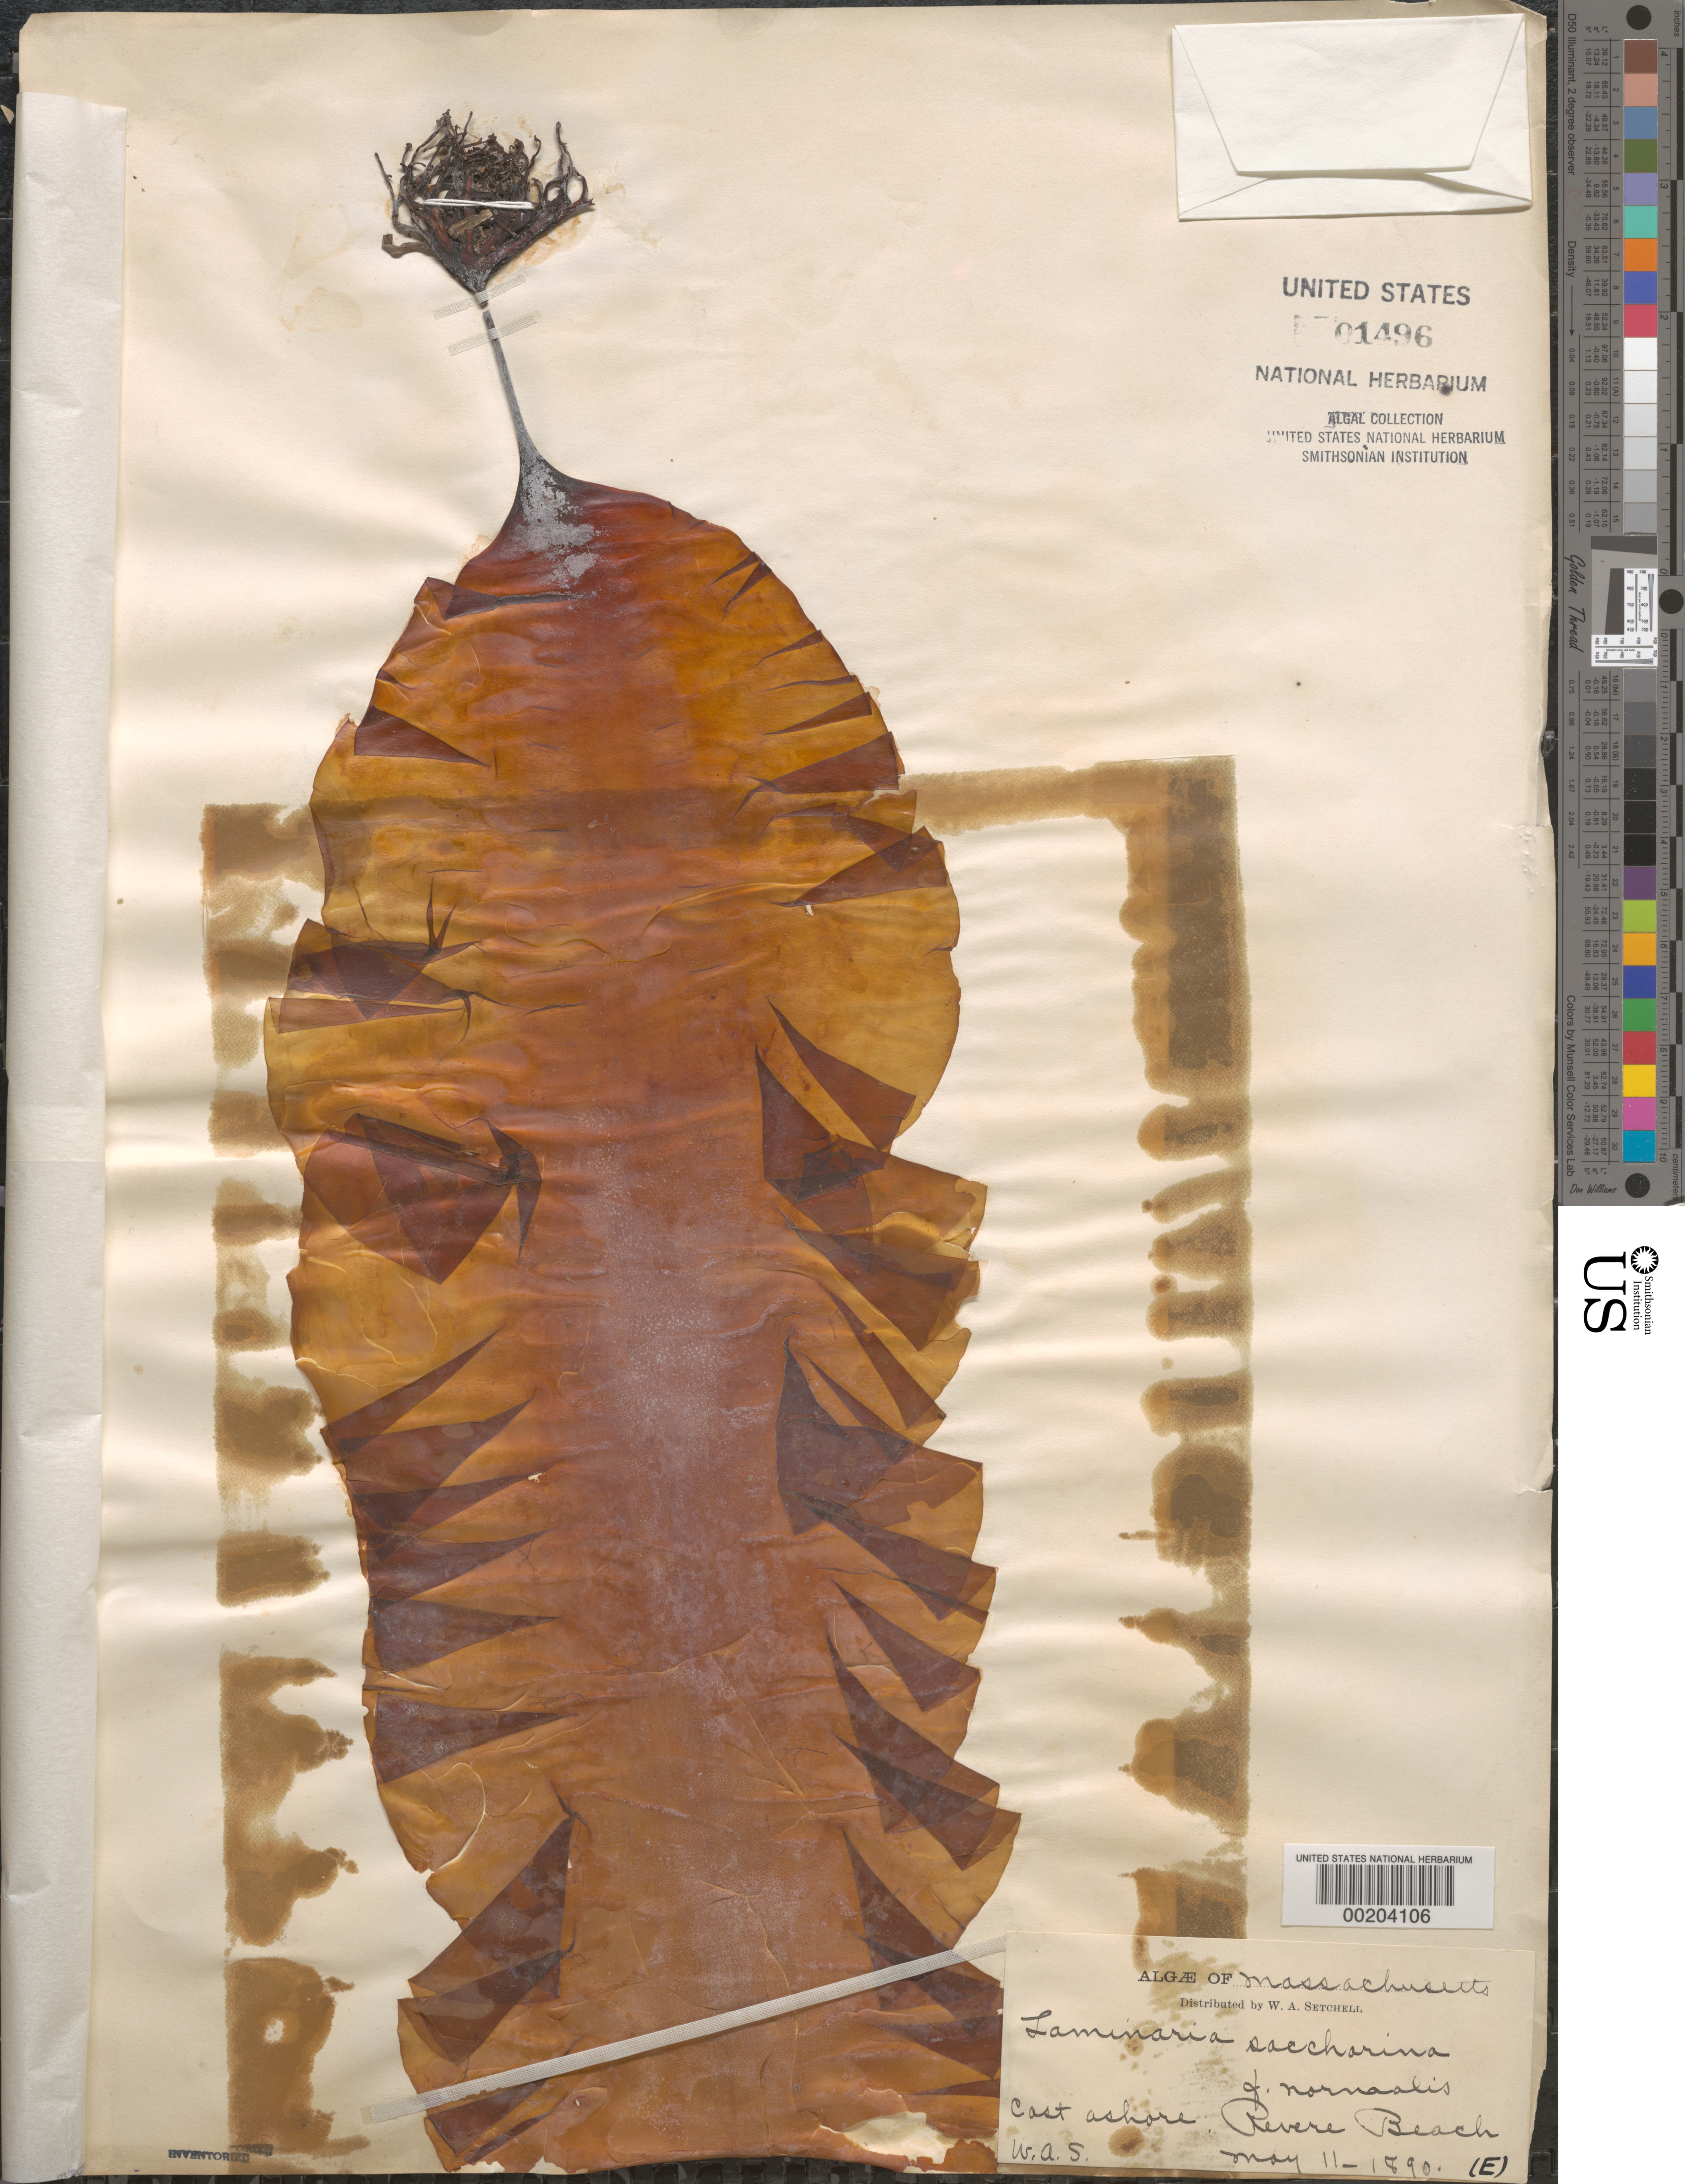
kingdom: Chromista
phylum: Ochrophyta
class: Phaeophyceae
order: Laminariales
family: Laminariaceae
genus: Saccharina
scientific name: Saccharina latissima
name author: C.E. Lane et al.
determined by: Algae name updating Project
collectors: W. Setchell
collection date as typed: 11 May 1890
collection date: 1890-05-11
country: United States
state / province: Massachusetts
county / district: Suffolk County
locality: Revere Beach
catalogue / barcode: US 1496